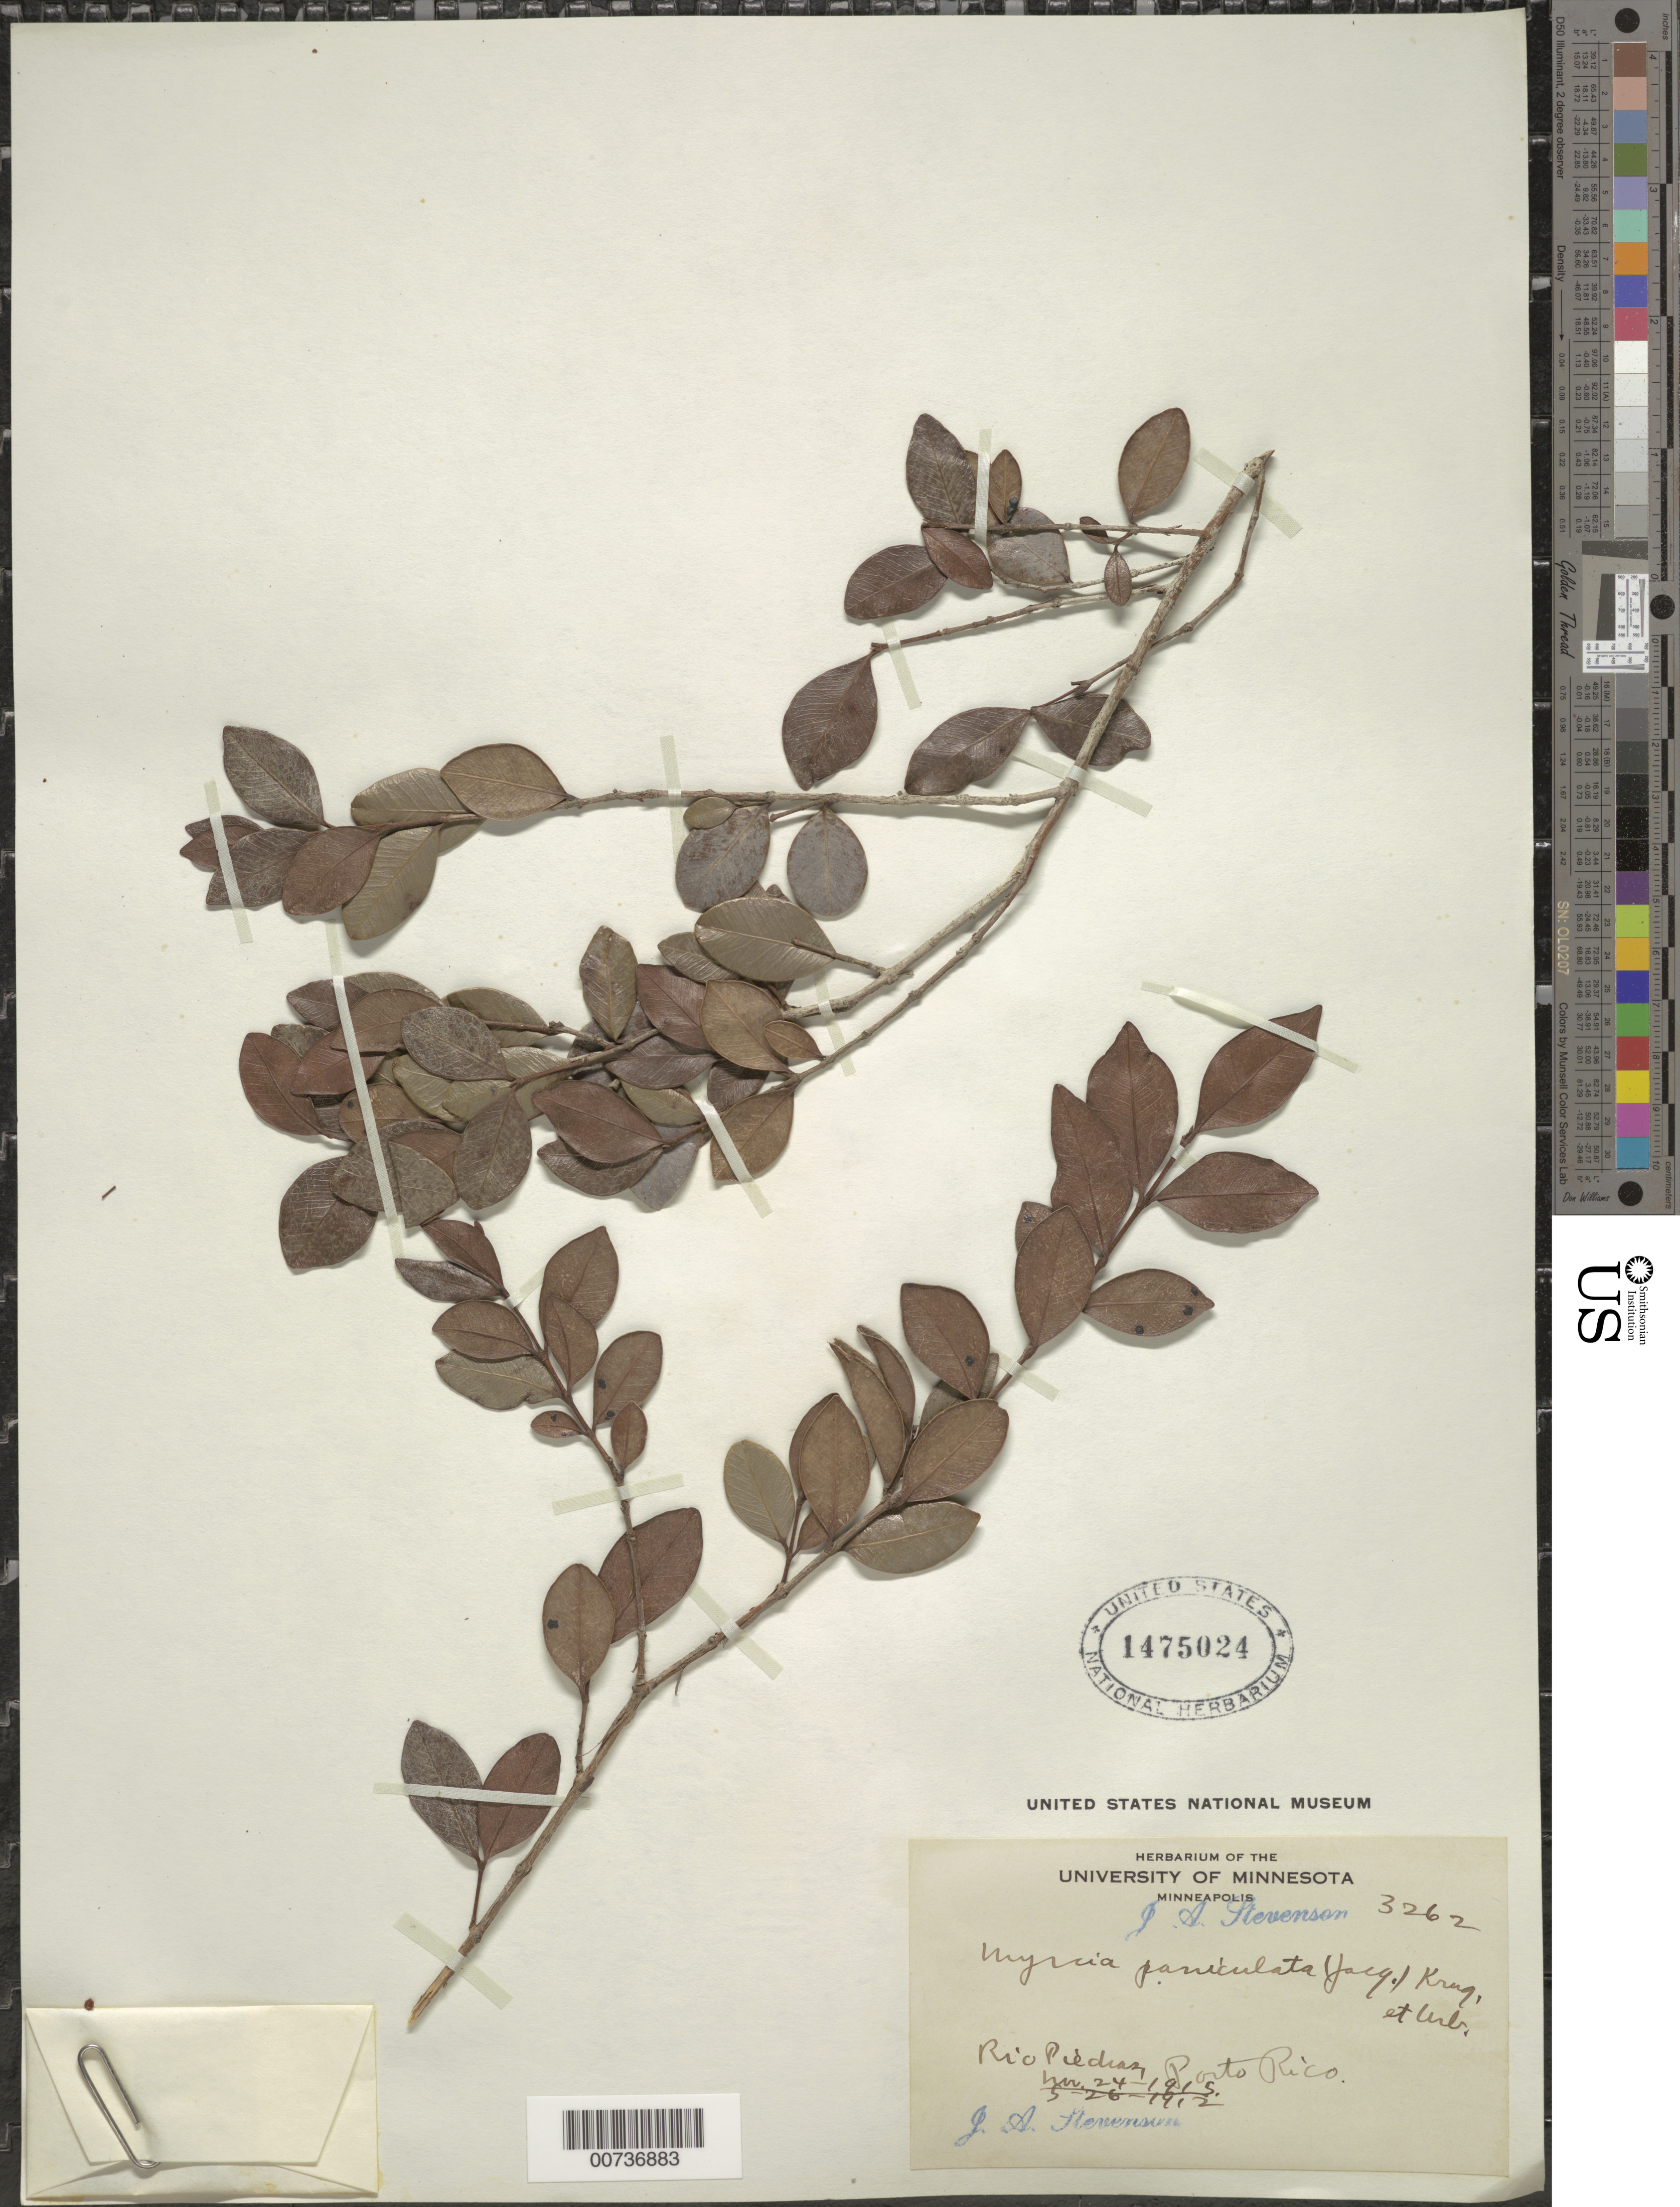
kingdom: Plantae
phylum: Tracheophyta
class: Magnoliopsida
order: Myrtales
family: Myrtaceae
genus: Myrcia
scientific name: Myrcia citrifolia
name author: (Aubl.) Urb.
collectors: J. Stevenson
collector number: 3262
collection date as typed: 24 Mar 1915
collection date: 1915-03-24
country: Puerto Rico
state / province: San Juan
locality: Rio Piedras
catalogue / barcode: US 1475024